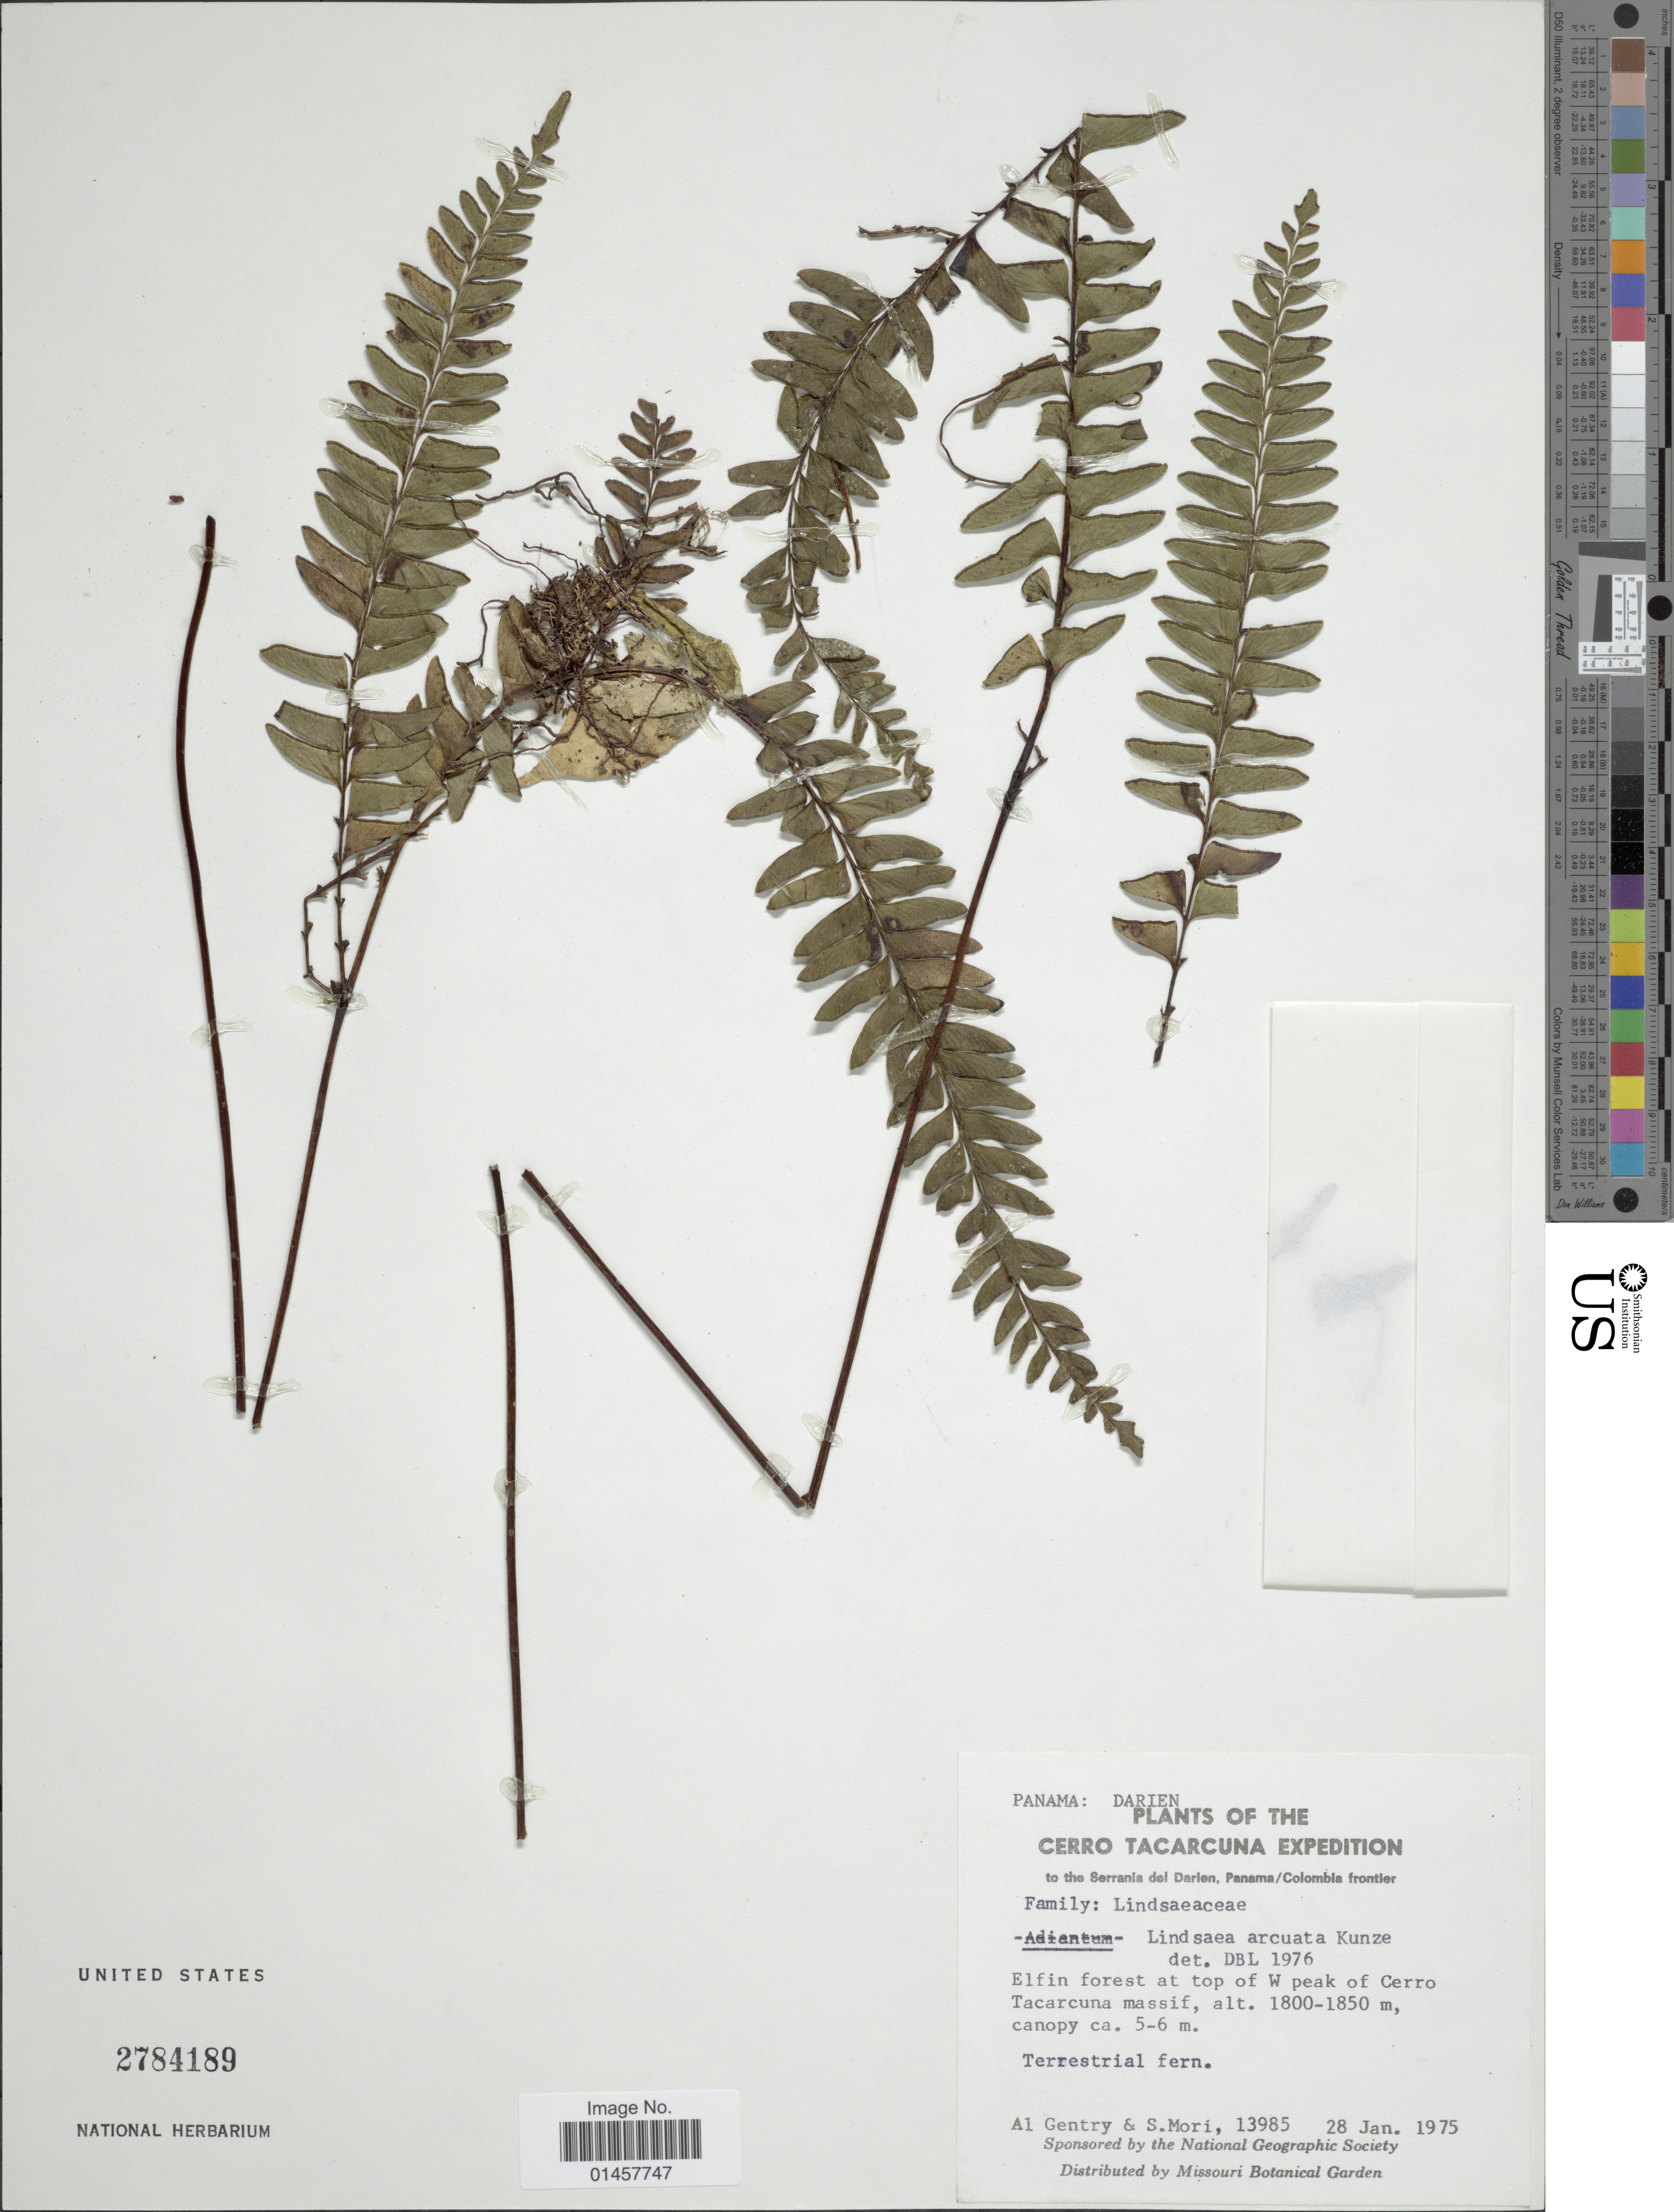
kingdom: Plantae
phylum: Tracheophyta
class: Polypodiopsida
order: Polypodiales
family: Lindsaeaceae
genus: Lindsaea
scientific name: Lindsaea arcuata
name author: Kunze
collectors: A. H. Gentry & S. Mori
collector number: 13985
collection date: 1975-01-28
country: Panama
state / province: Darién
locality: Panama: Darien, Cerro Tacarcuna. Elfin forest at top of W peak of cerro Tacarcuna massif.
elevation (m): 1800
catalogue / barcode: US 2784189